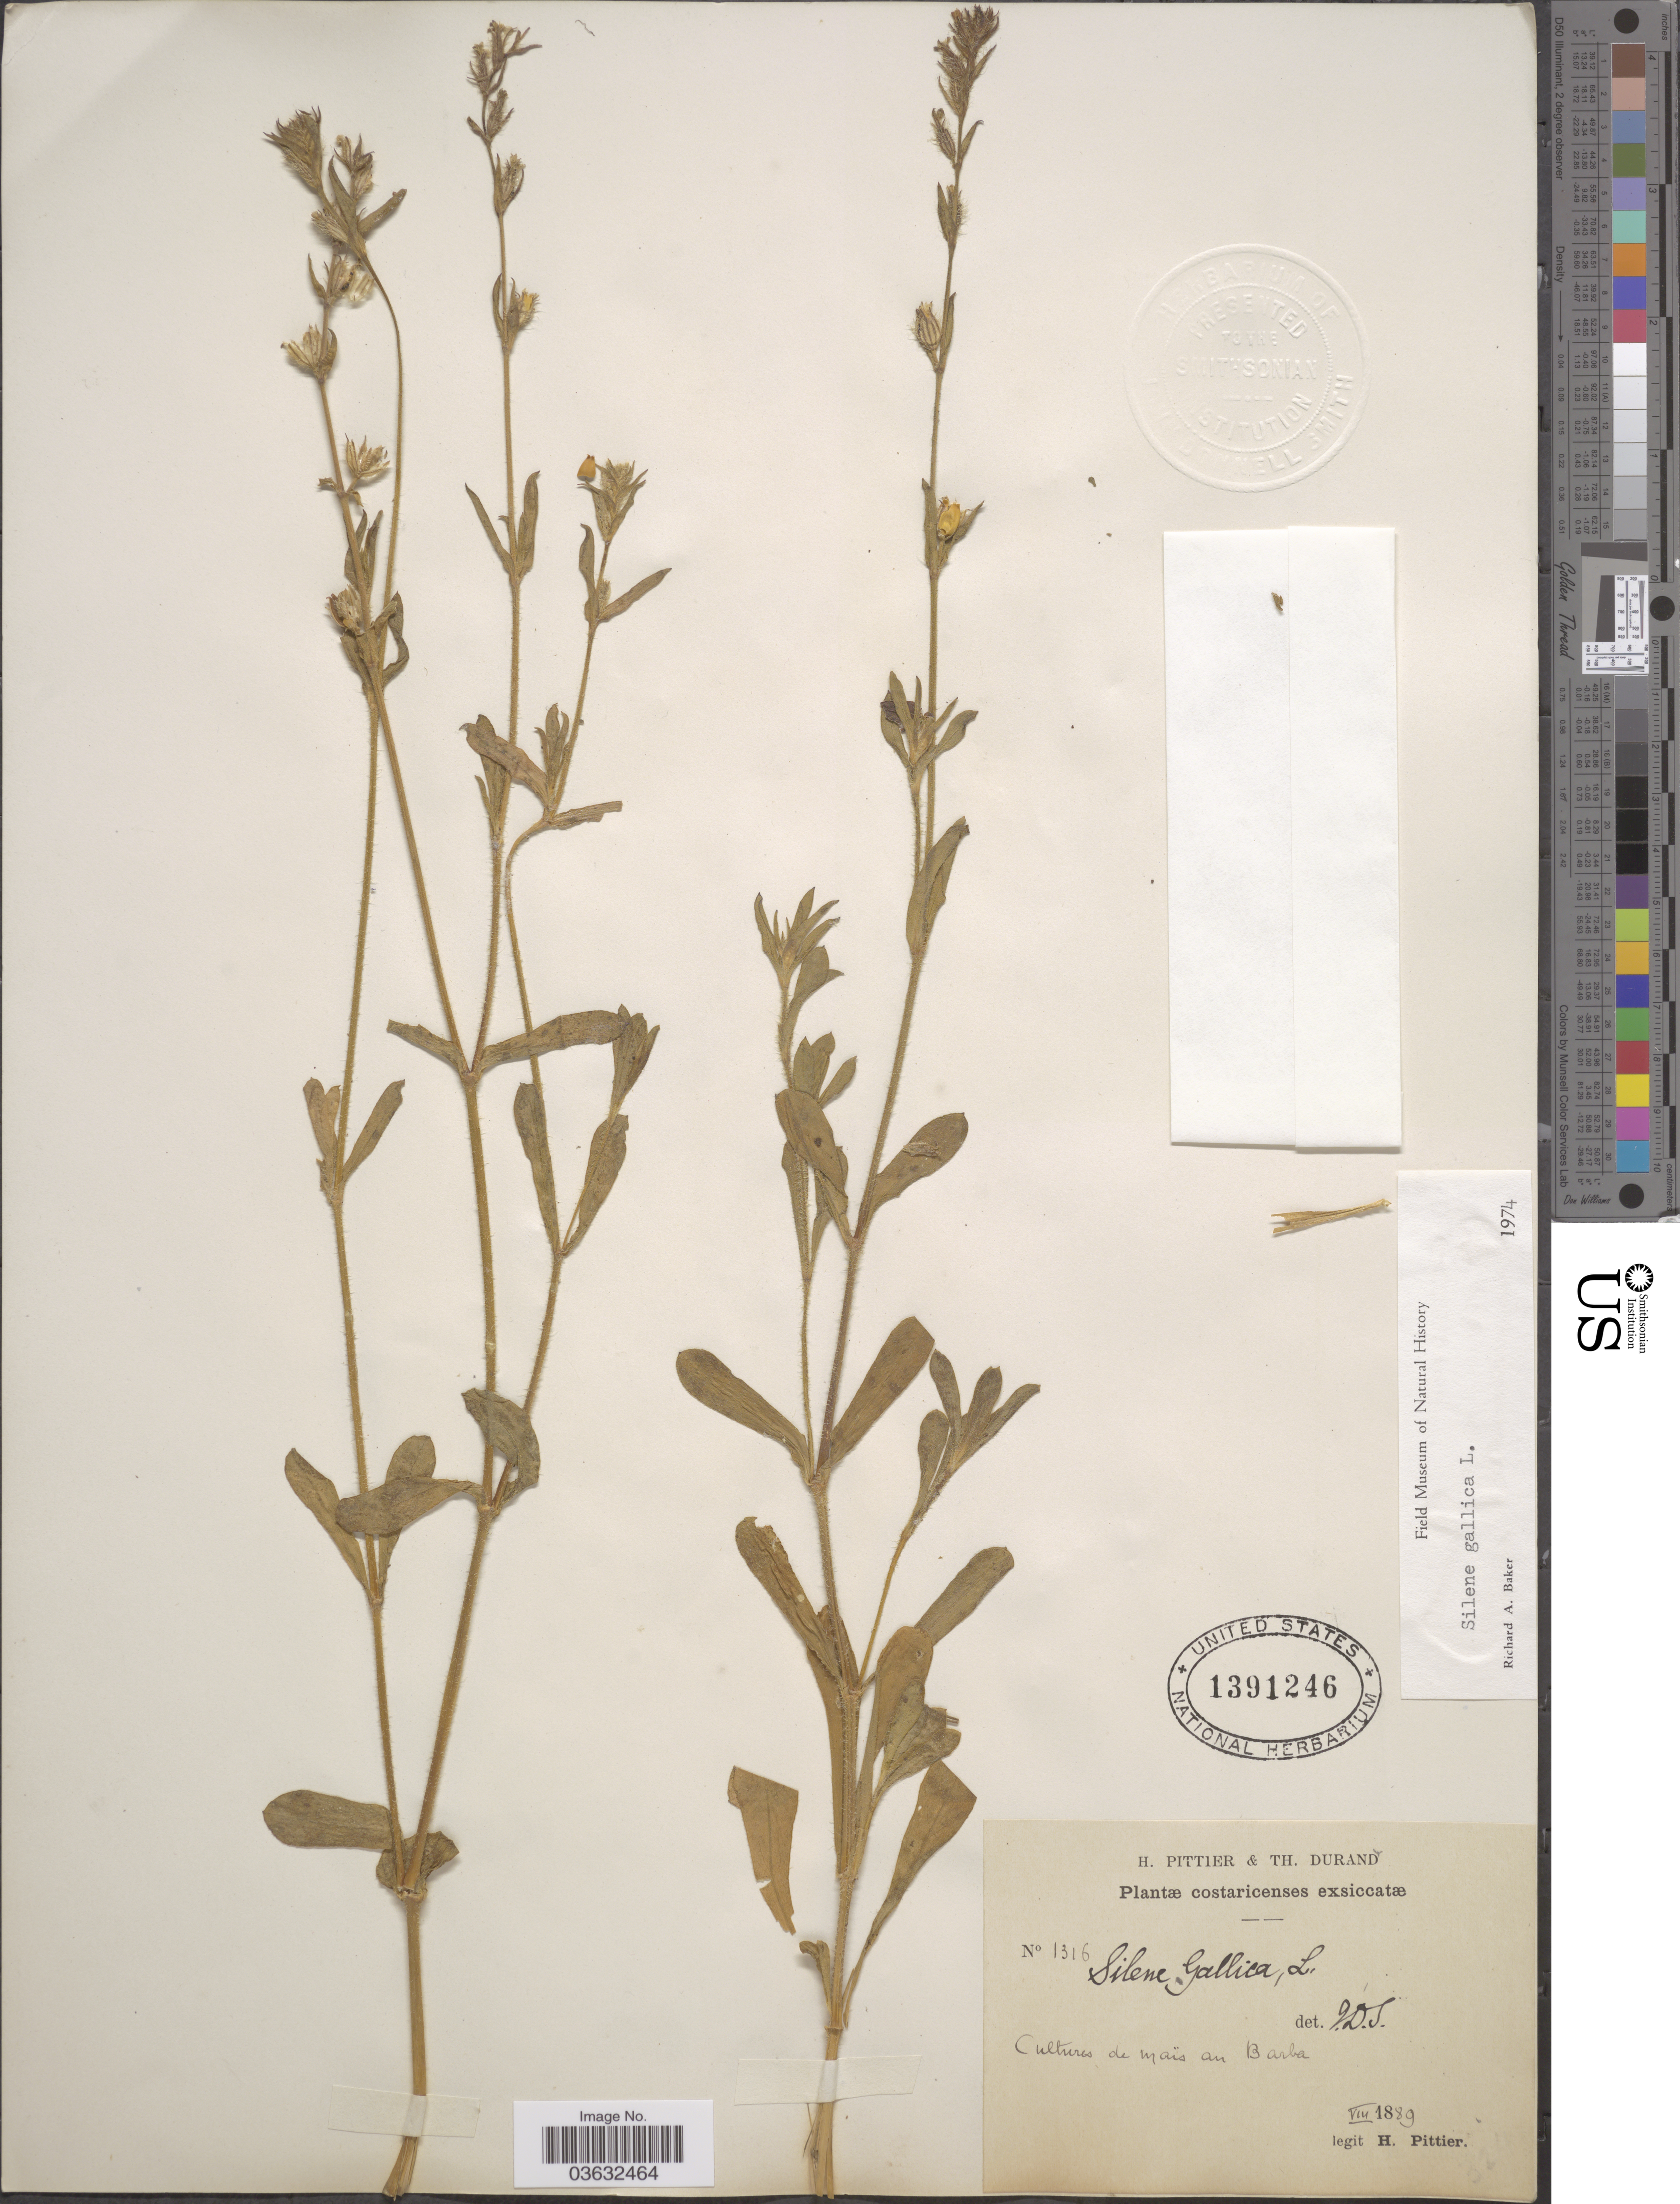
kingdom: Plantae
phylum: Tracheophyta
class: Magnoliopsida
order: Caryophyllales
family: Caryophyllaceae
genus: Silene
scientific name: Silene anglica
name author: L.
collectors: H. F. Pittier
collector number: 1316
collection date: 1889-08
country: Costa Rica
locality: Cultures de maïs an Barba.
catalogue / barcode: US 1391246